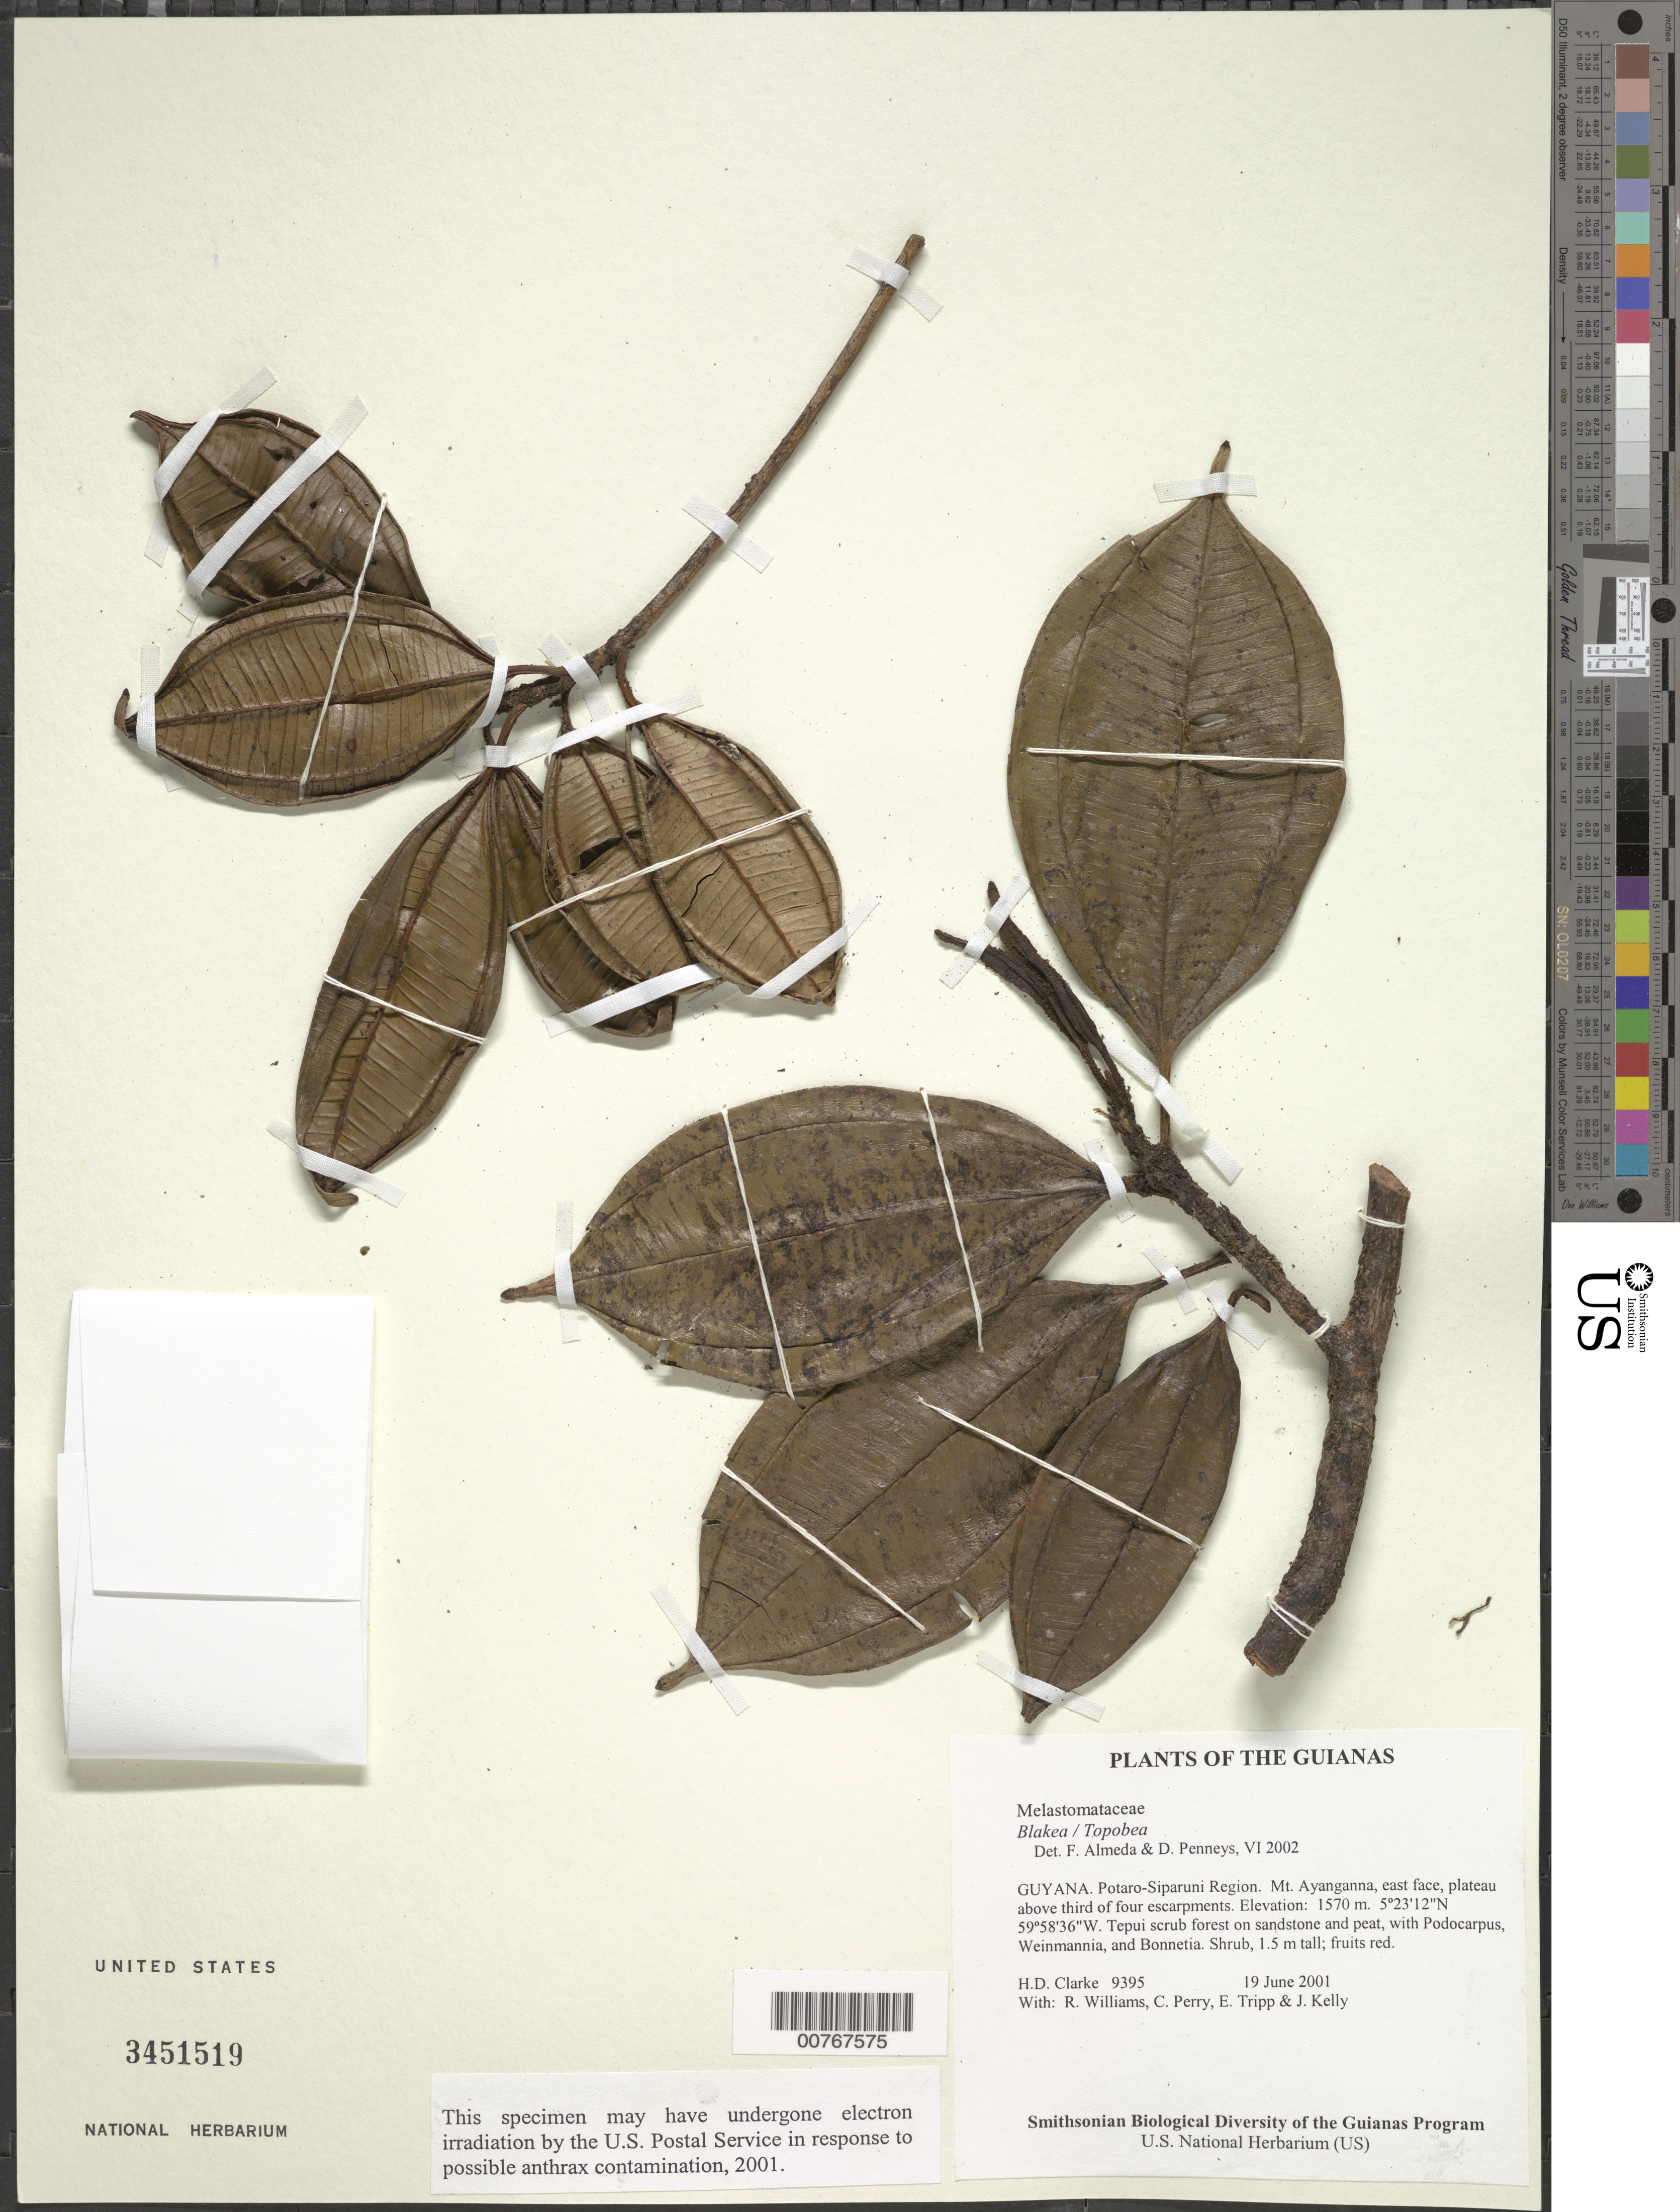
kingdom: Plantae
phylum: Tracheophyta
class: Magnoliopsida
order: Myrtales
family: Melastomataceae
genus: Blakea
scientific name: Blakea sp.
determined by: Almeda, F.; Penneys, D. S.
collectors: H. D. Clarke, R. Williams, C. Perry, E. Tripp & J. Kelly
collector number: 9395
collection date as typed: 19 June 2001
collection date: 2001-06-19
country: Guyana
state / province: Potaro-Siparuni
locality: Mt. Ayanganna, east face, plateau above third of four escarpments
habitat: Tepui scrub forest on sandstone and peat, with Podocarpus, Weinmannia, and Bonnetia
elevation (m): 1570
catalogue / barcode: US 3451519